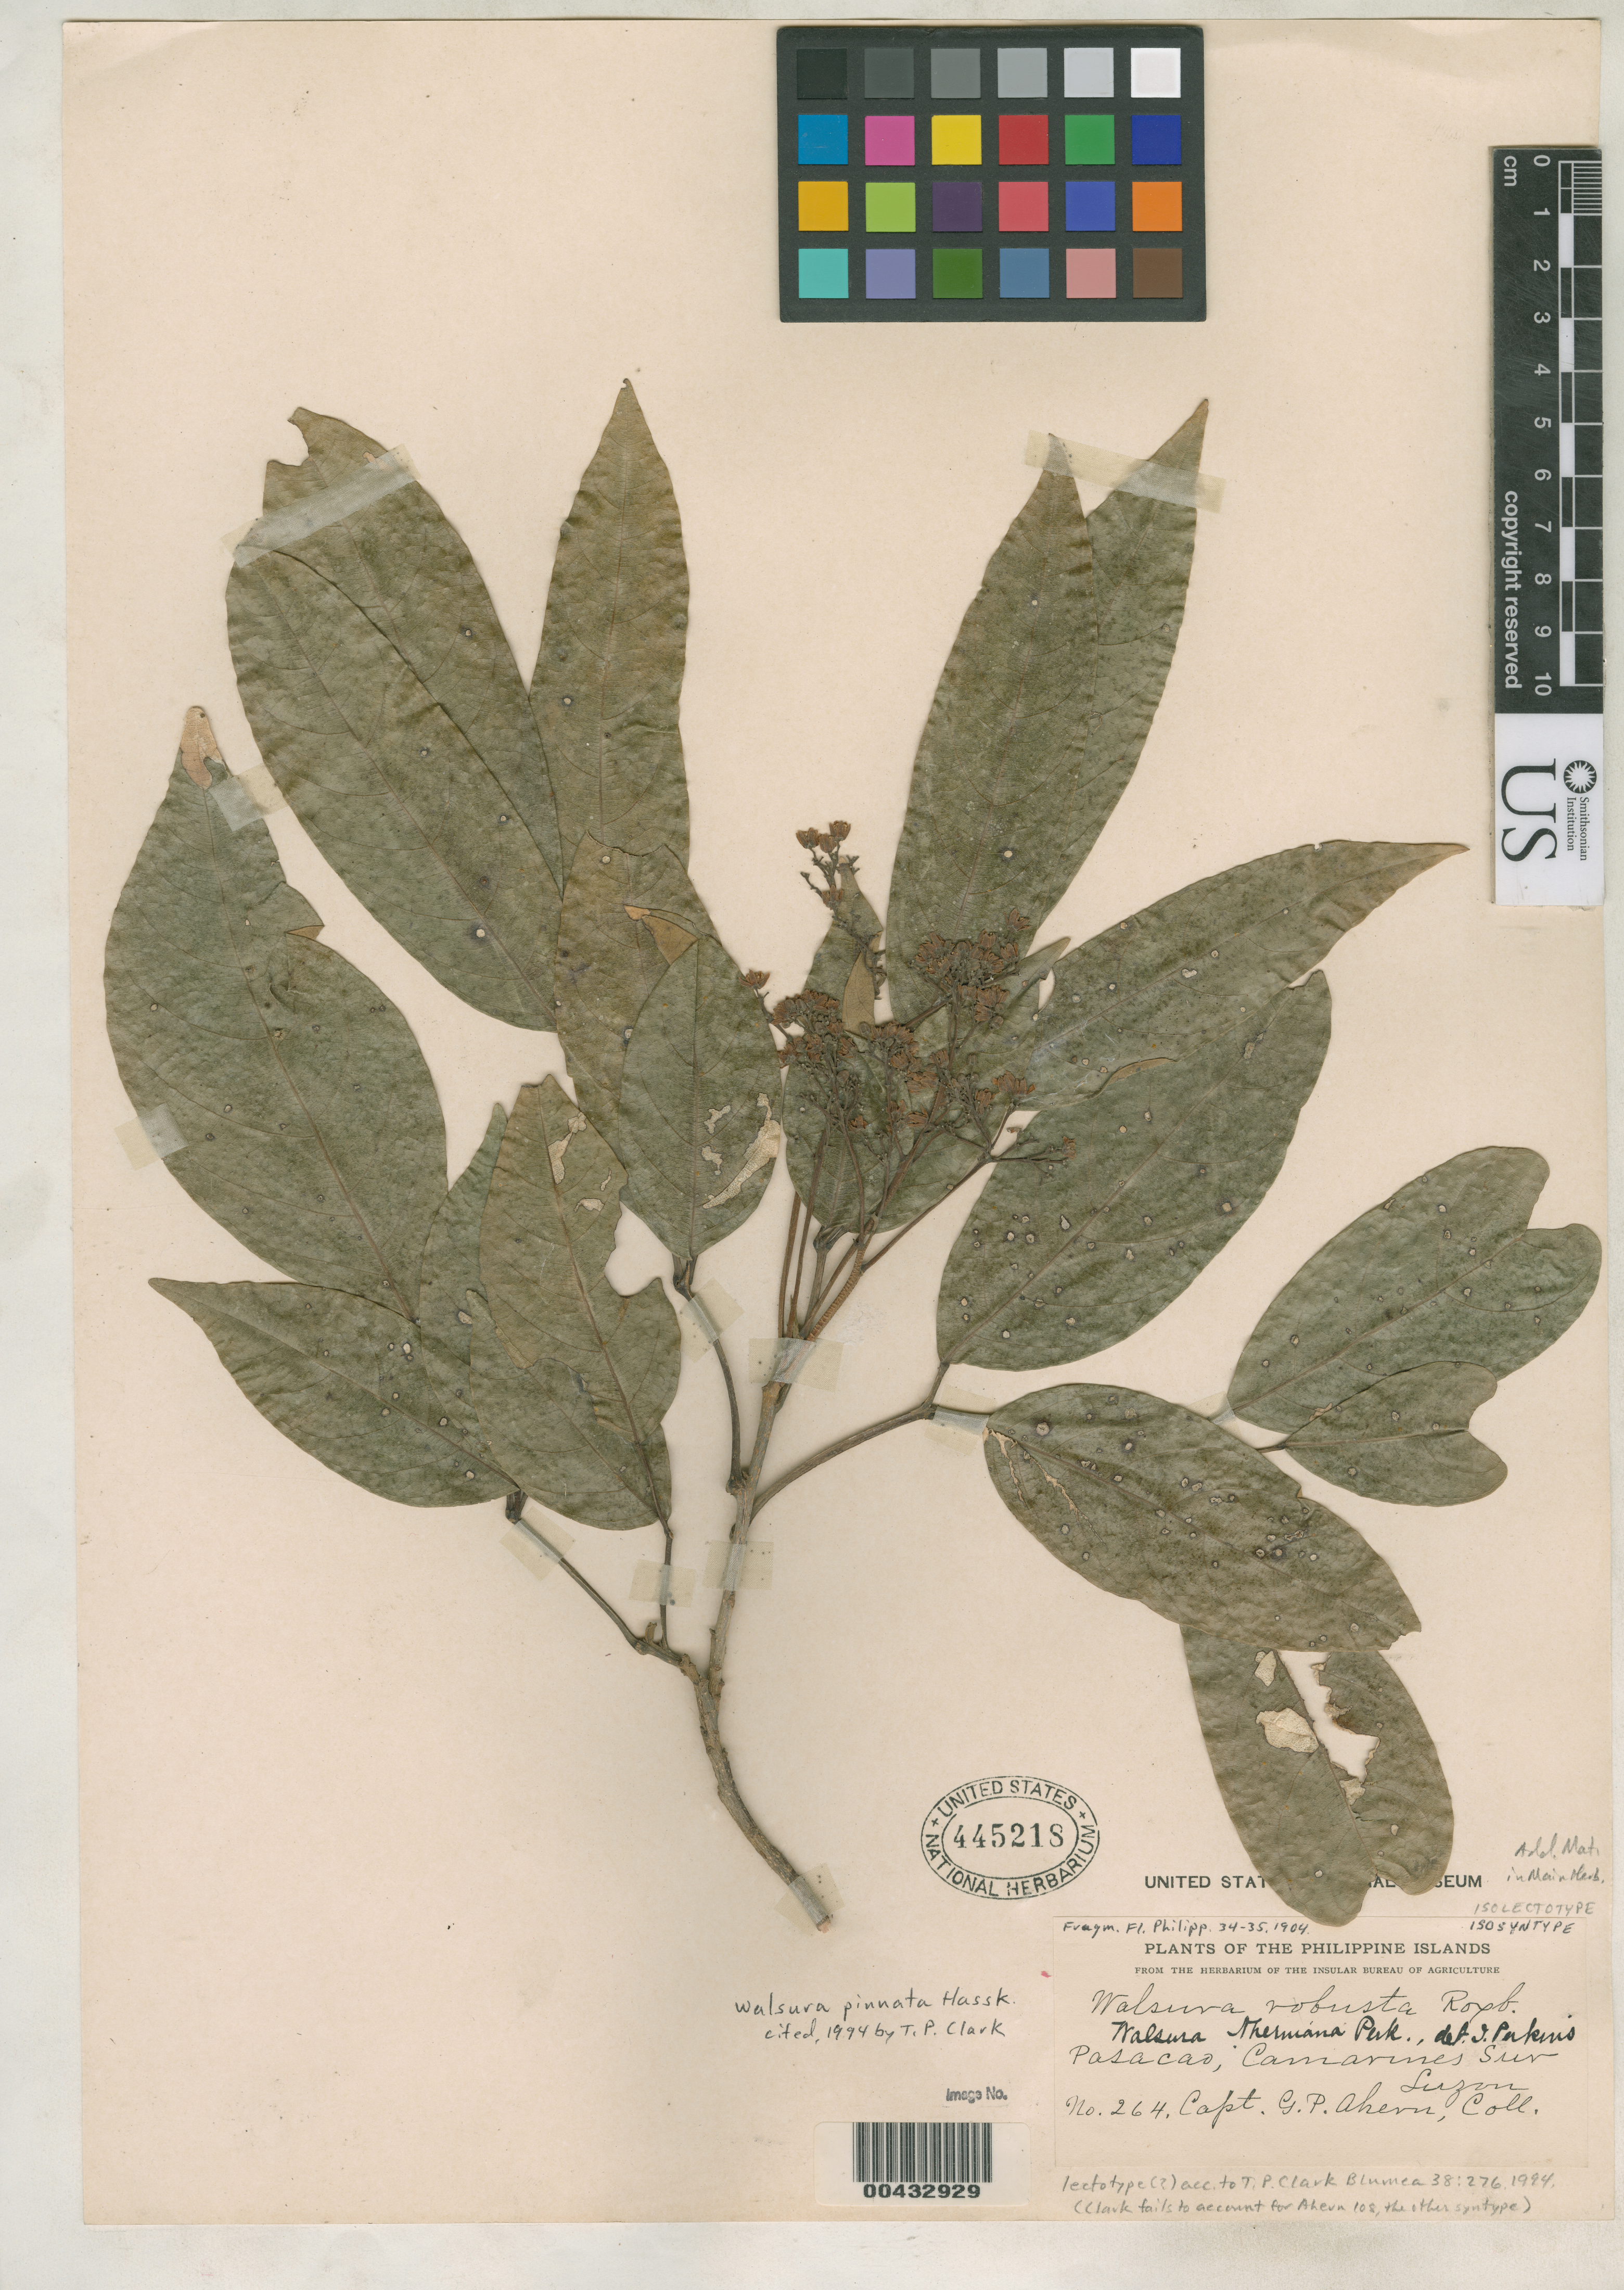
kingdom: Plantae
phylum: Tracheophyta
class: Magnoliopsida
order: Sapindales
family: Meliaceae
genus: Walsura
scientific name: Walsura aherniana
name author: Perkins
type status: Isolectotype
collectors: G. Ahern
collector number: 264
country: Philippines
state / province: Bicol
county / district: Camarines Sur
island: Luzon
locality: Pasacao.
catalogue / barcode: US 445218